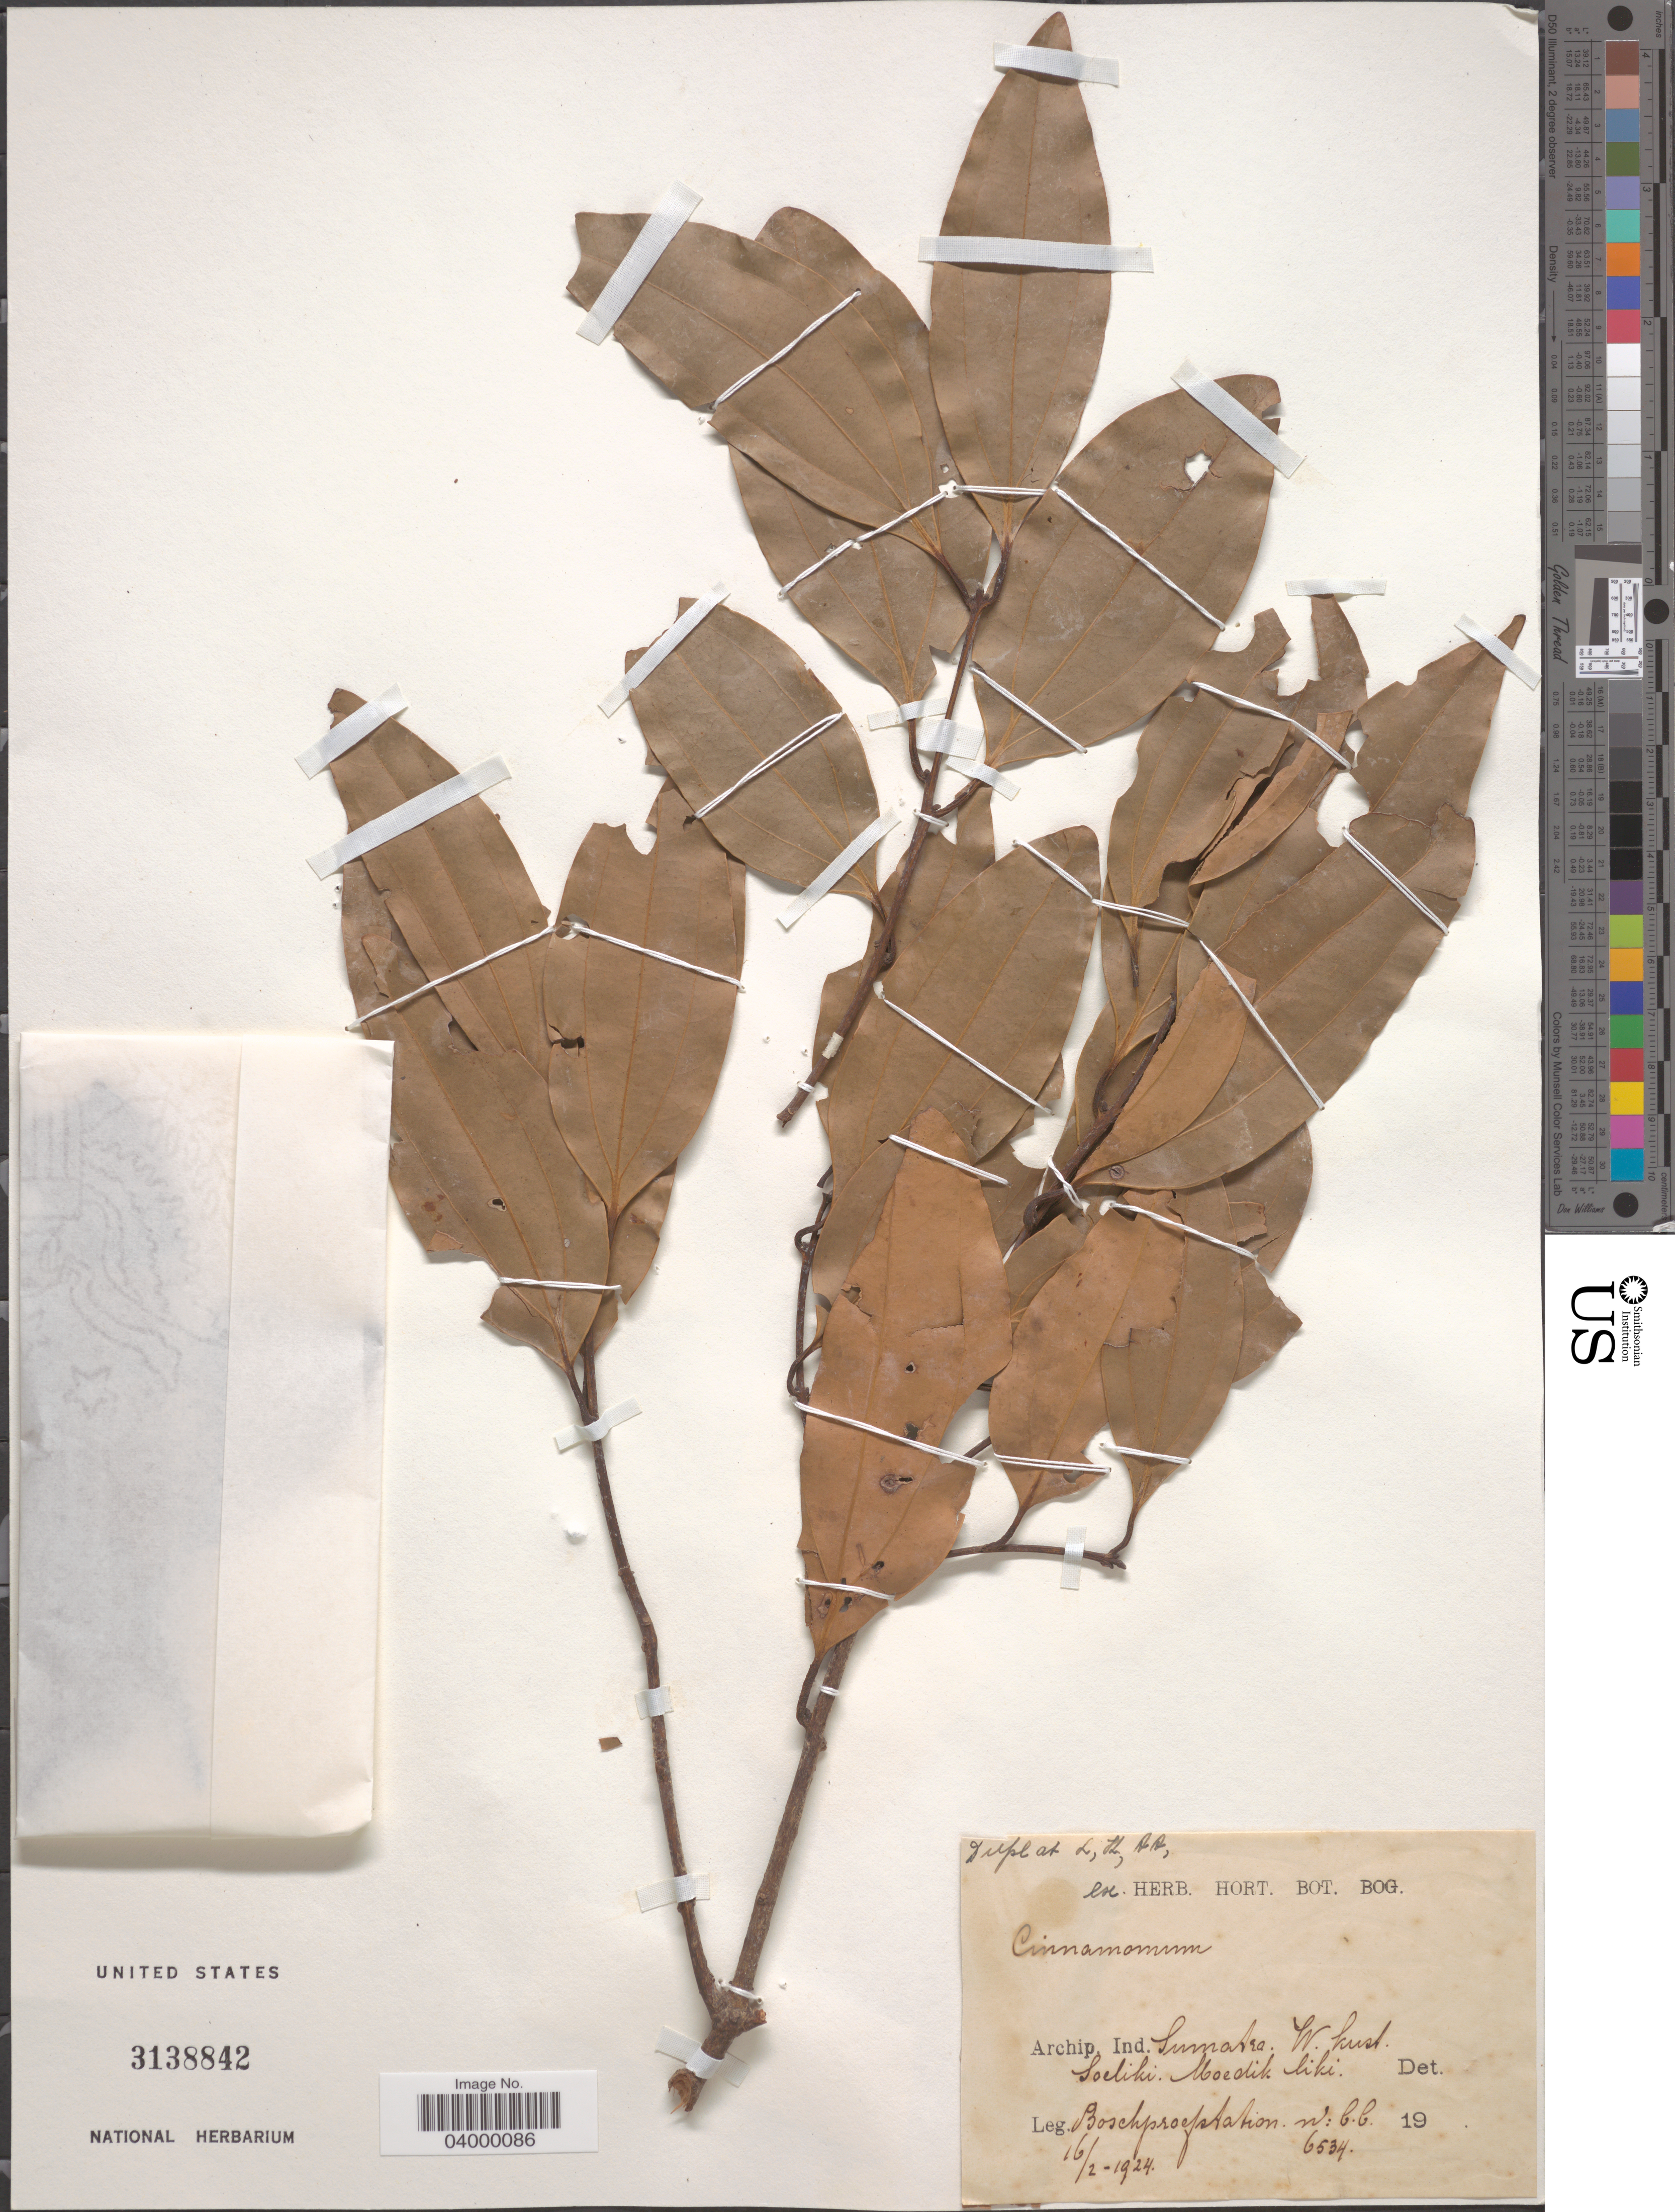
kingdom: Plantae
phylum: Tracheophyta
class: Magnoliopsida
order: Laurales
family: Lauraceae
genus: Cinnamomum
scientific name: Cinnamomum sp.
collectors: Boschproefstation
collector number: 6534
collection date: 1924-02-16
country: Indonesia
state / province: Sumatra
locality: Archip. Ind. W. kust. Soeliki Moedik liki.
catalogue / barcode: US 3138842